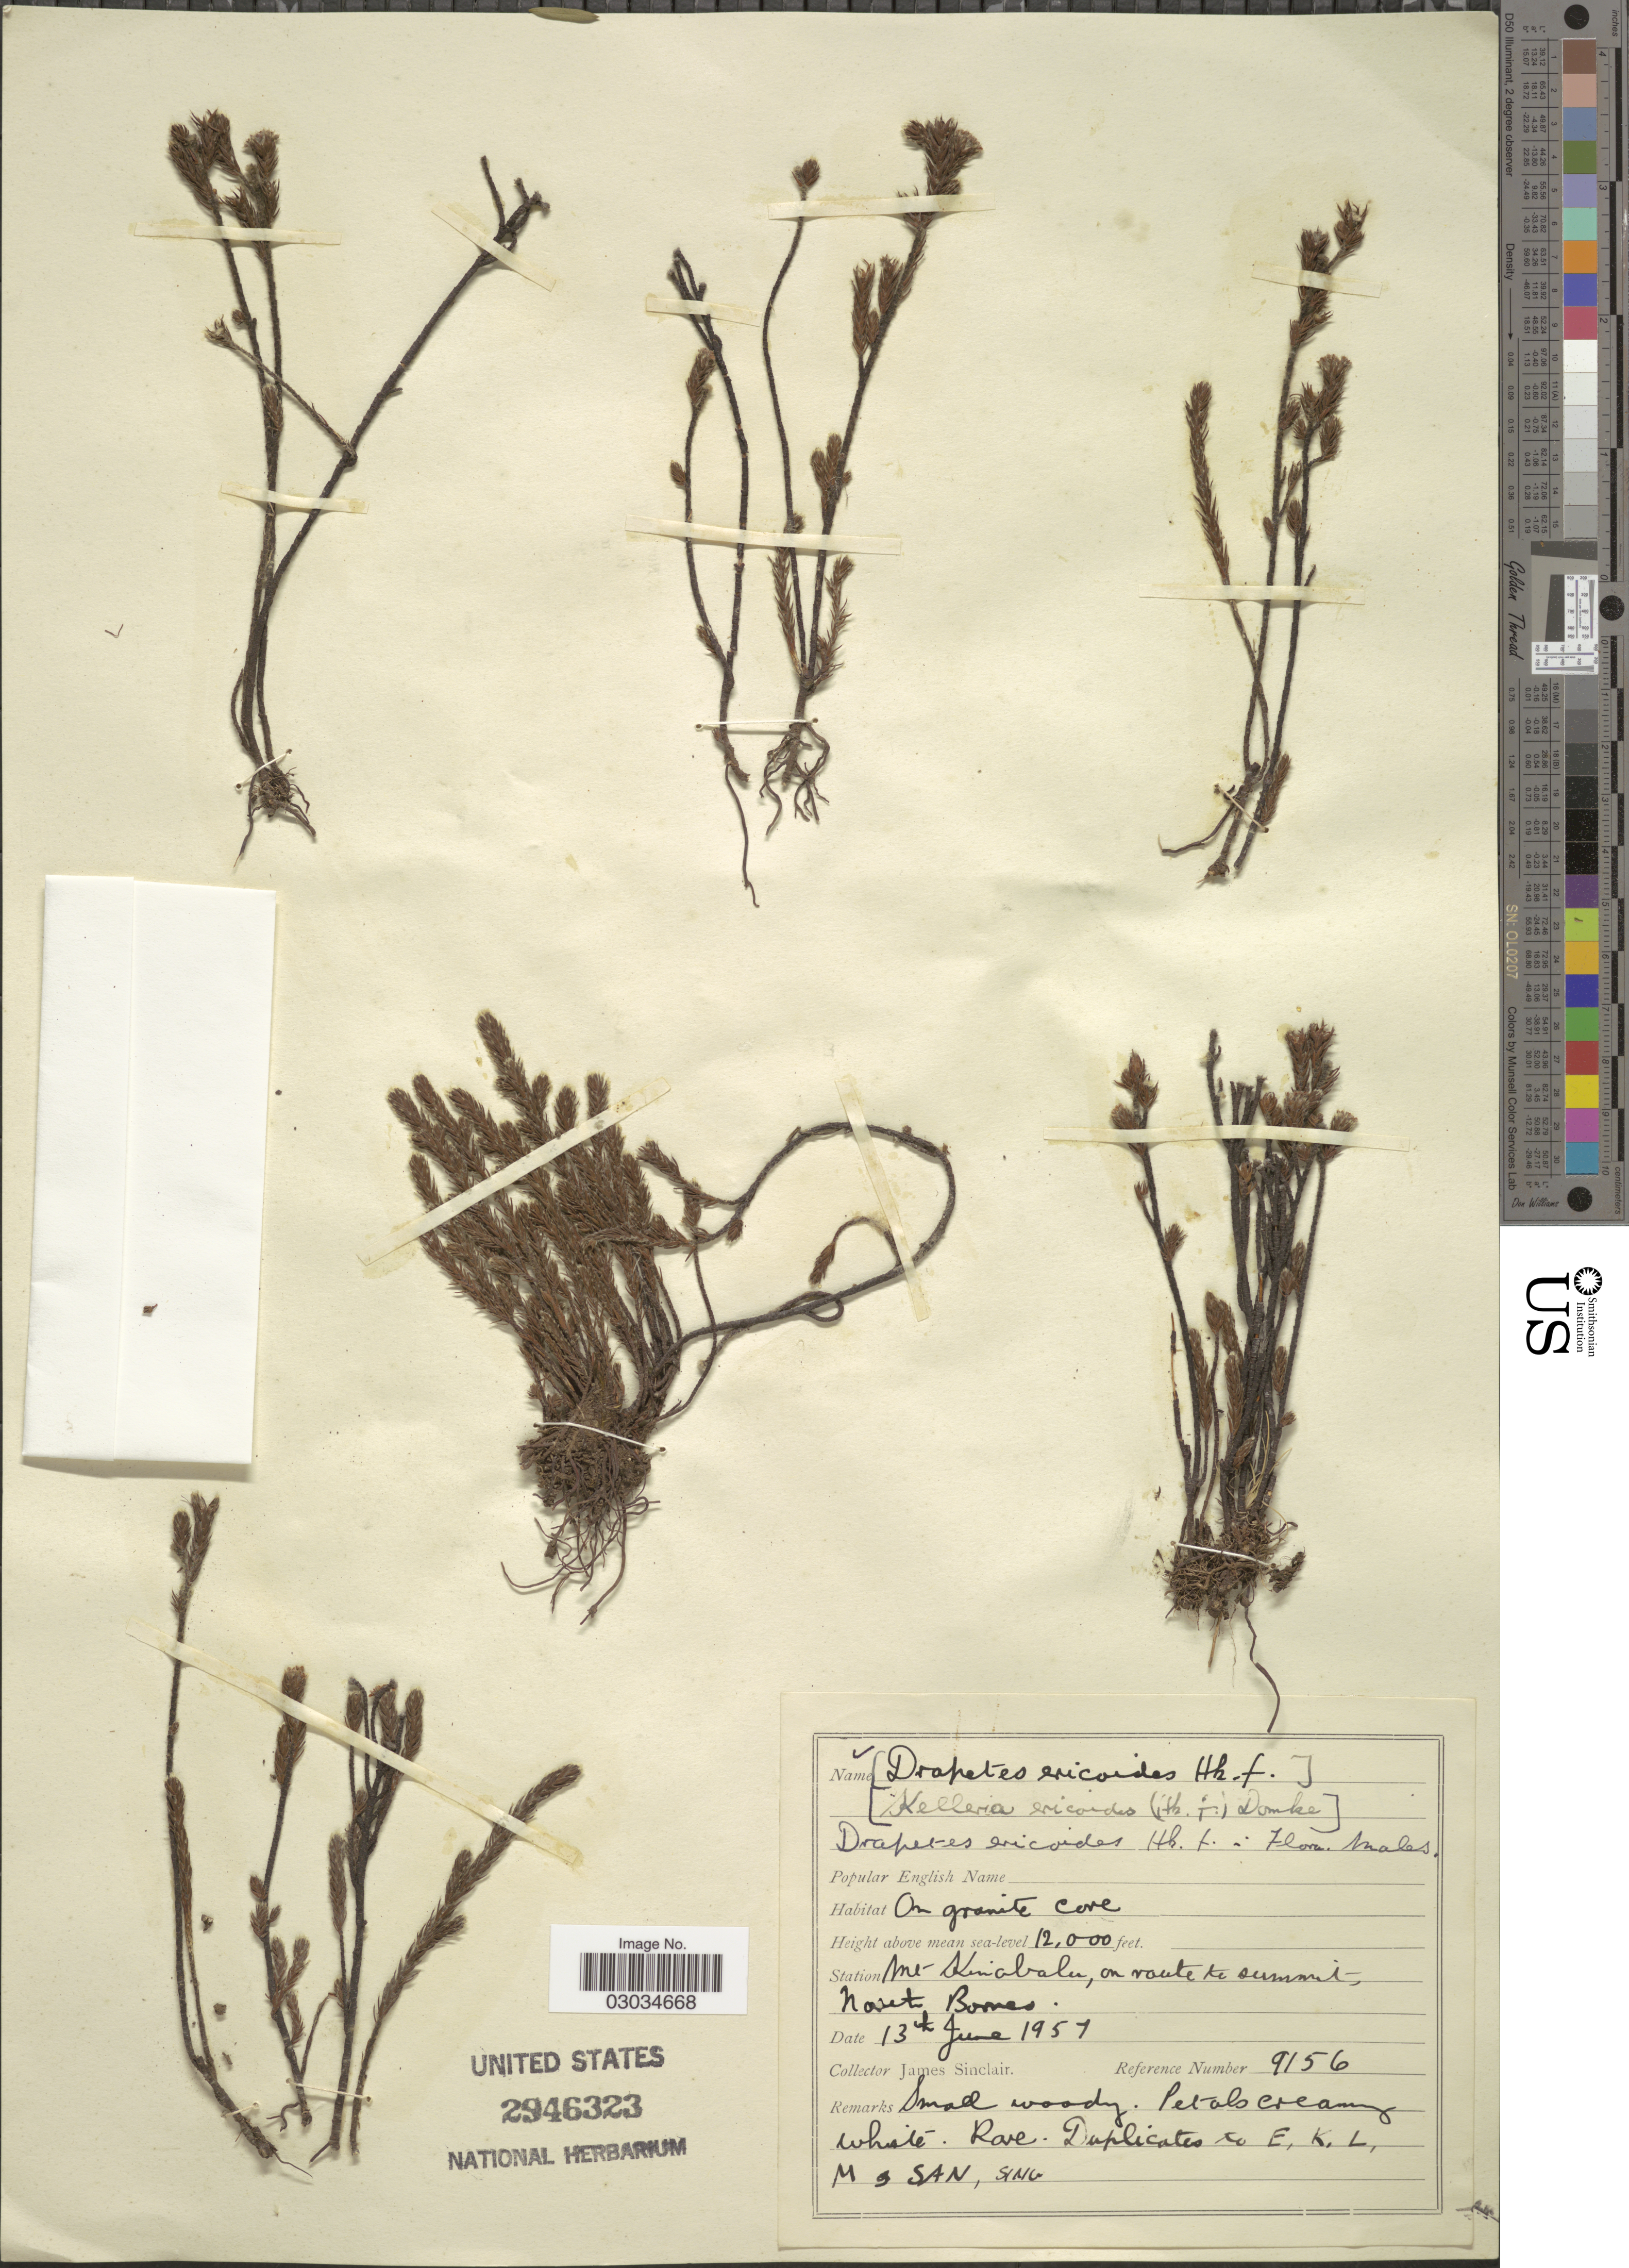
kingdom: Plantae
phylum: Tracheophyta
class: Magnoliopsida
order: Malvales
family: Thymelaeaceae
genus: Kelleria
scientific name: Kelleria ericoides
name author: (Hook. f.) Berggr.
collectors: J. Sinclair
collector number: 9156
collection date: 1957-06-13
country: Malaysia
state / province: Sabah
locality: Station Mt Kinabalu, on route to summit, North Borneo.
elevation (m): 3658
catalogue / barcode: US 2946323